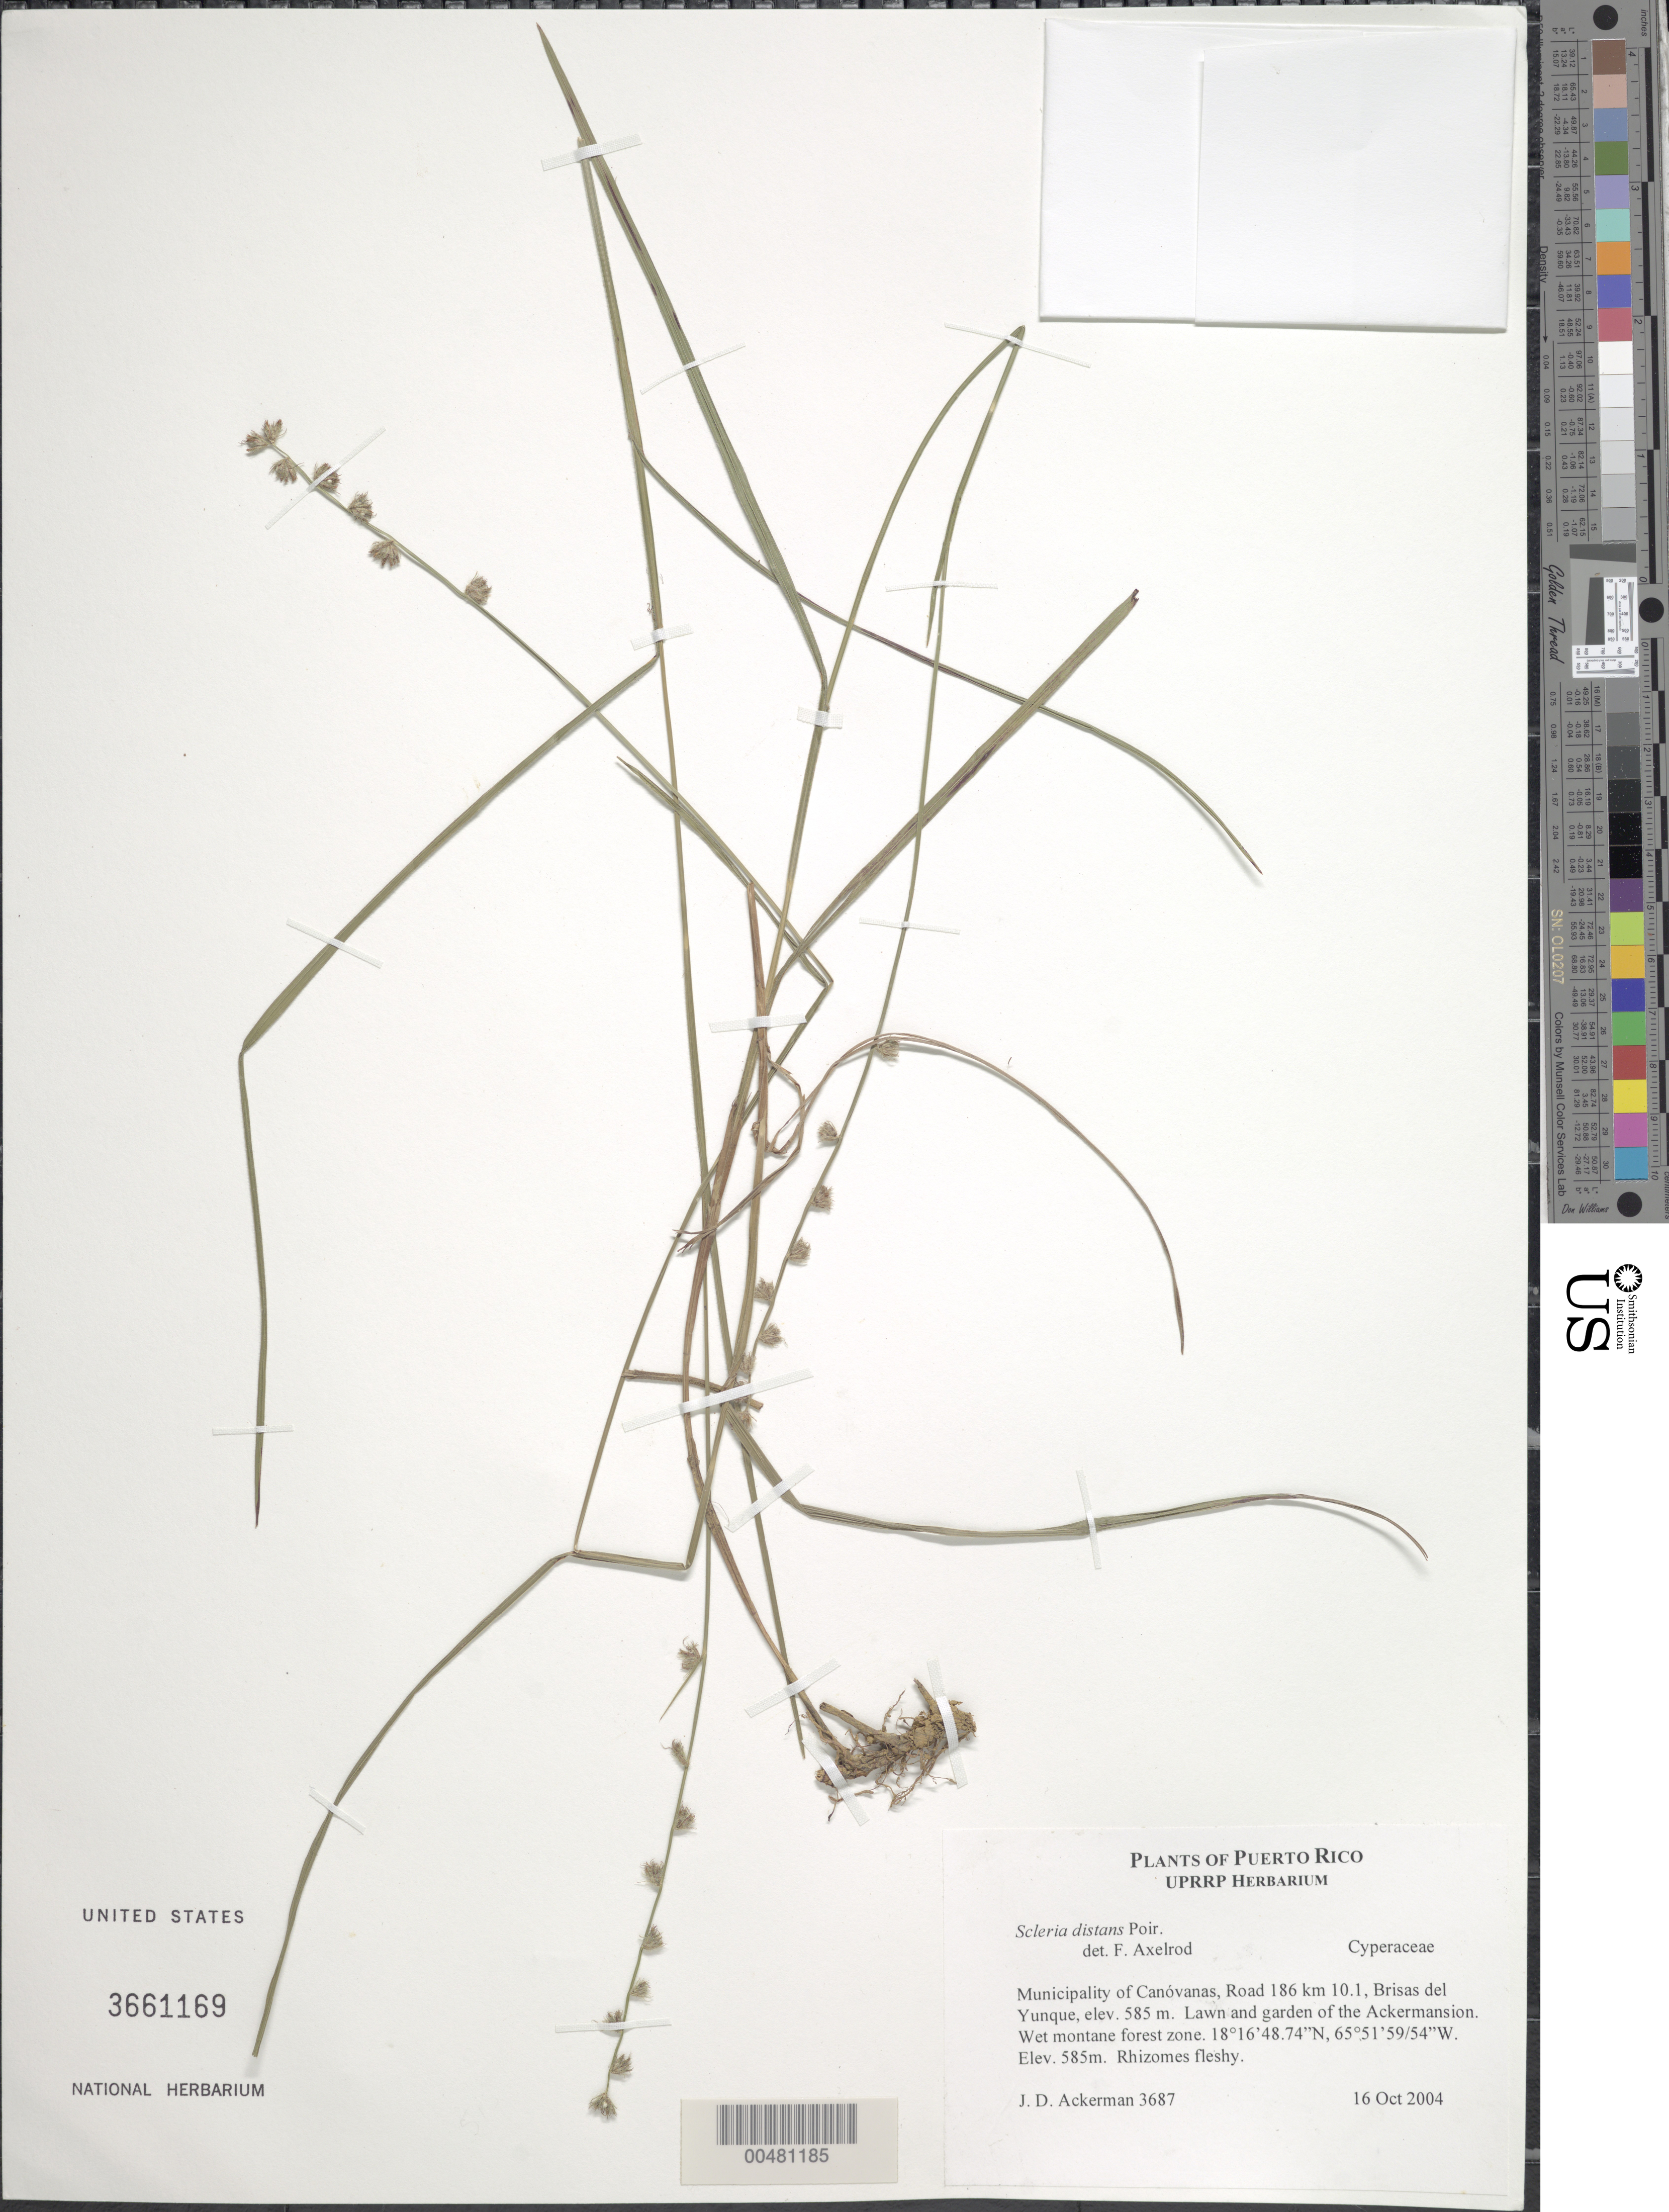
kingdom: Plantae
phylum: Tracheophyta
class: Liliopsida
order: Poales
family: Cyperaceae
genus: Scleria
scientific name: Scleria distans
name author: Poir.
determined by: Axelrod, F. S.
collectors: J. D. Ackerman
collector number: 3687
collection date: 2004-10-16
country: Puerto Rico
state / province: Canóvanas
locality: Brisas del Yunque. Road 186, km 10.1. Lawn and garden of the Ackermansion.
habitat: Wet montane forest zone. Lawn and garden.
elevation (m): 585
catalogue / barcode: US 3661169